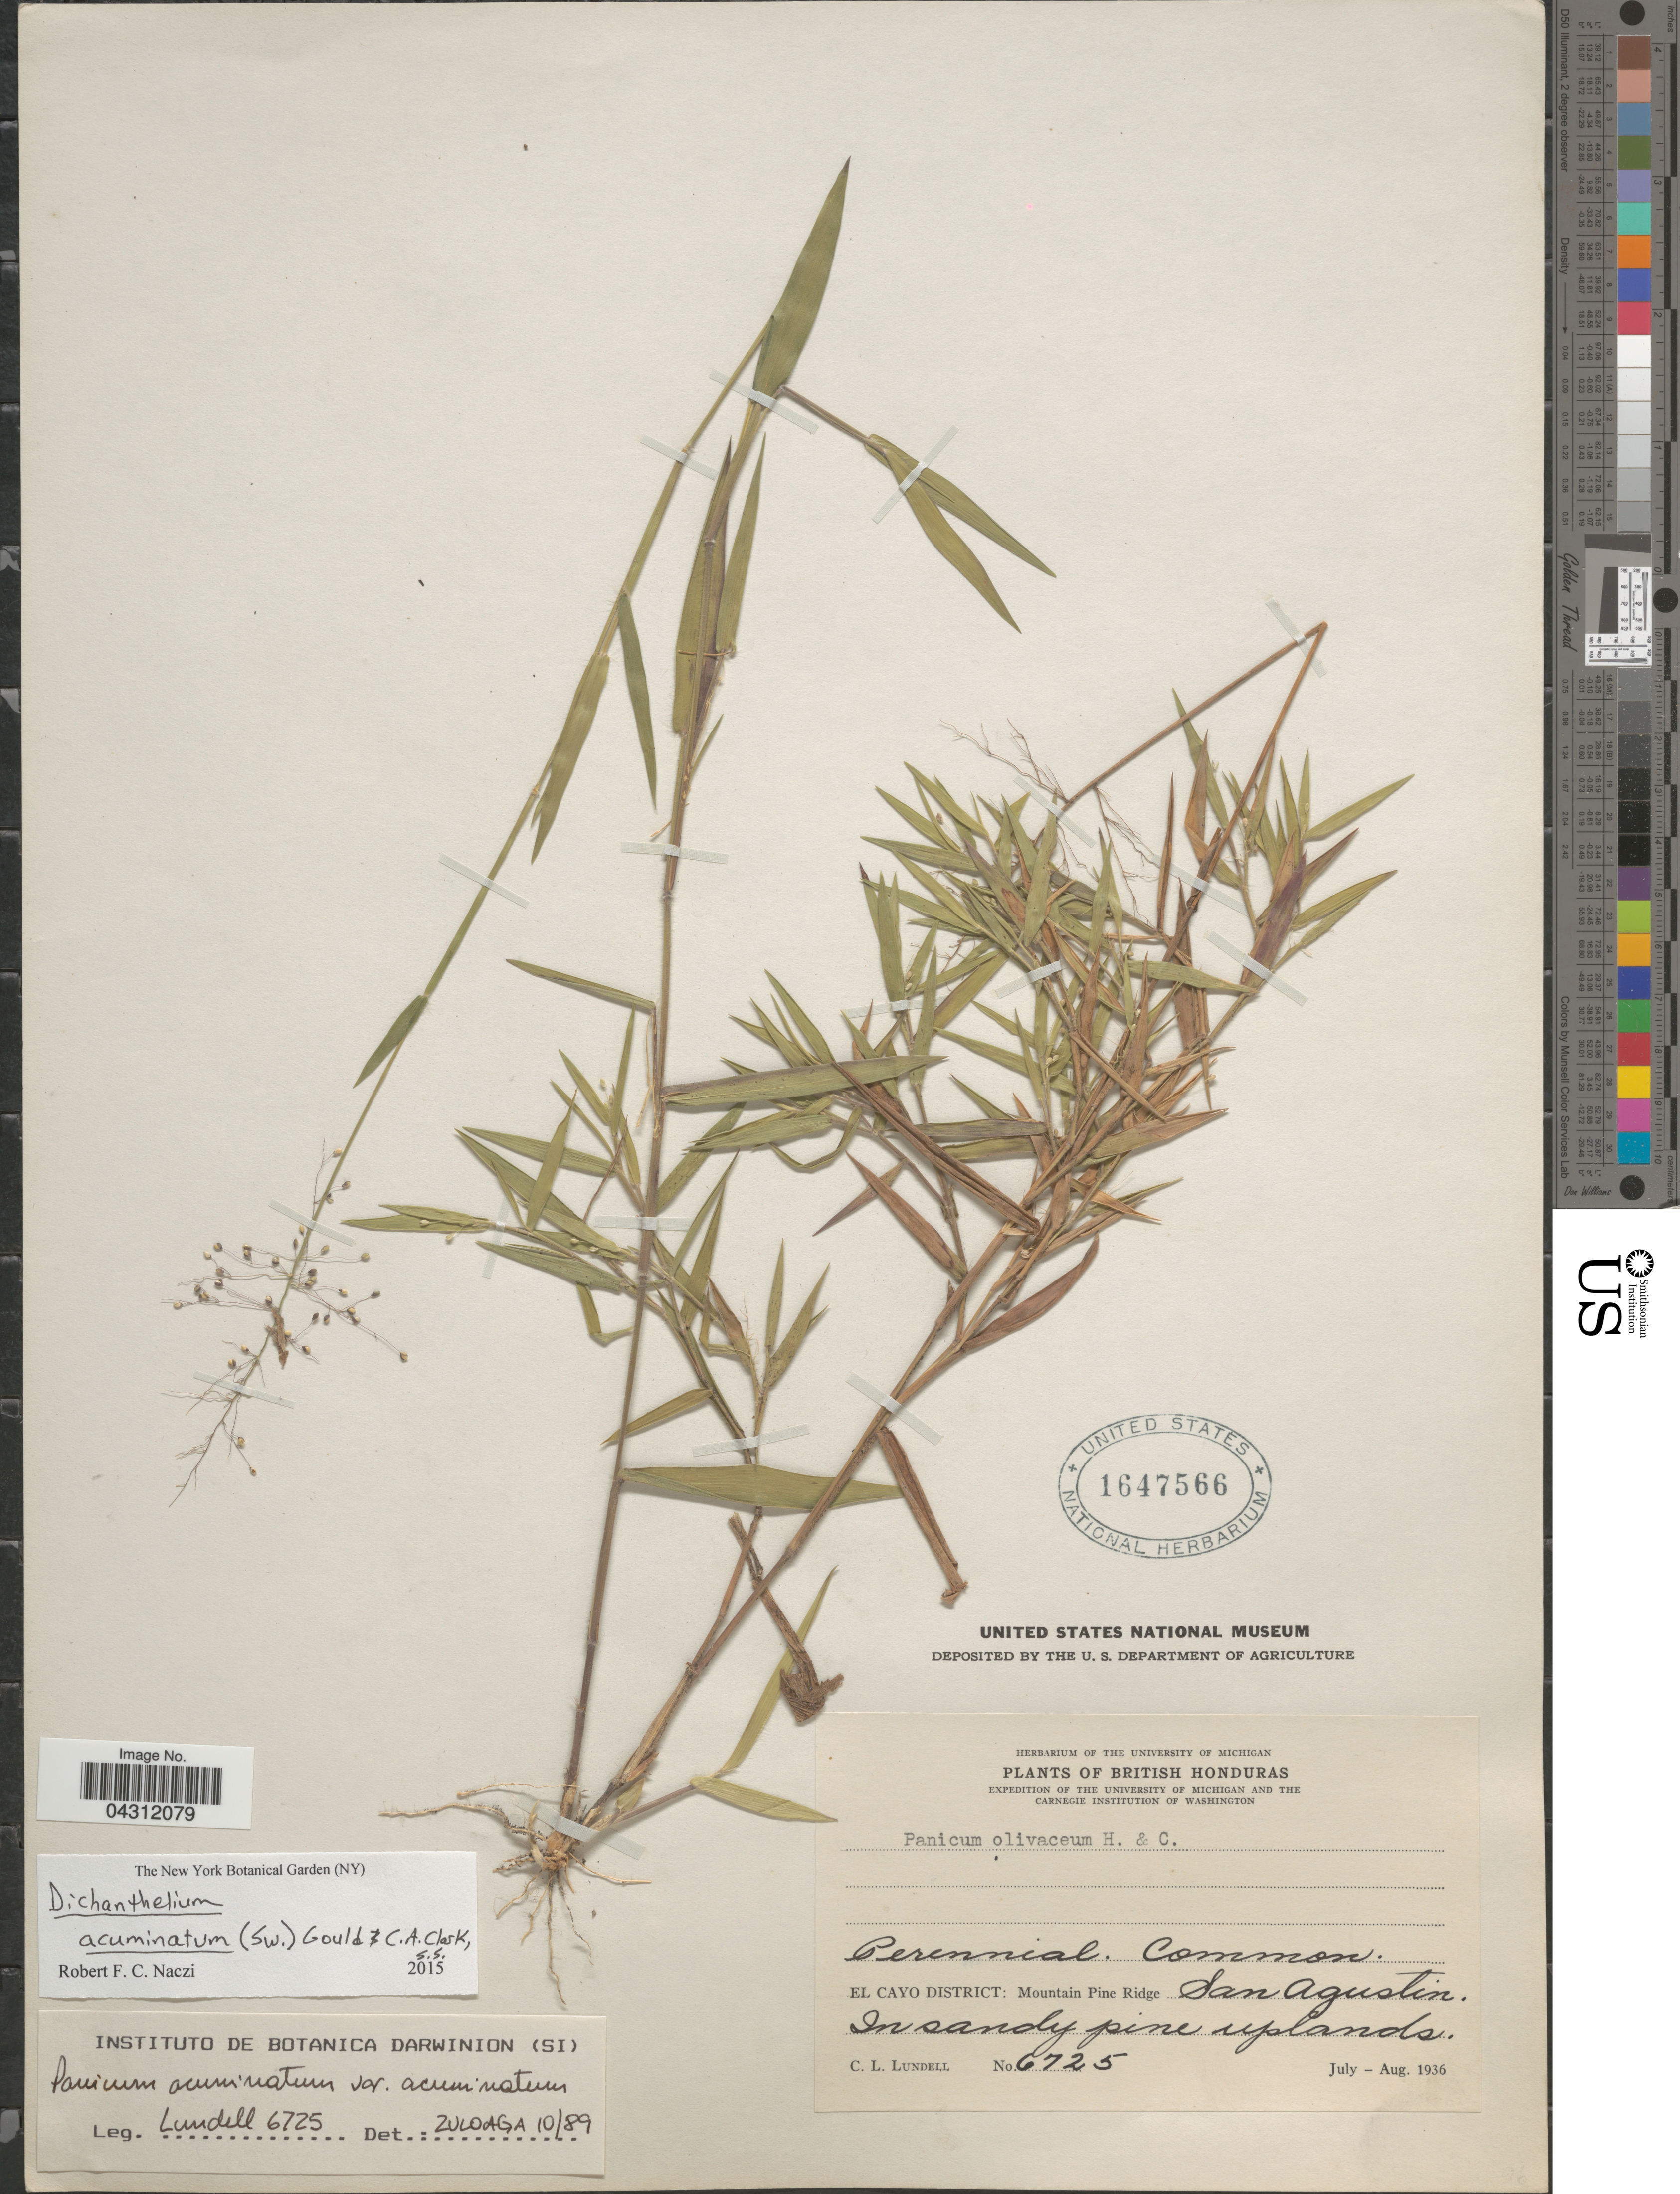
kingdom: Plantae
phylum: Tracheophyta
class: Liliopsida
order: Poales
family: Poaceae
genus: Dichanthelium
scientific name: Dichanthelium acuminatum var. acuminatum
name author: (Sw.) Gould & C.A. Clark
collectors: C. L. Lundell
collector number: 6725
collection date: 1936-07/1936-08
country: Belize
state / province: Cayo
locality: British Honduras. Expedition Of The University Of Michigan And The Carnegie Institution Of Washington. El Cayo District: Mountain Pine Ridge San Augustin. In sandy pine uplands.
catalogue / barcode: US 1647566